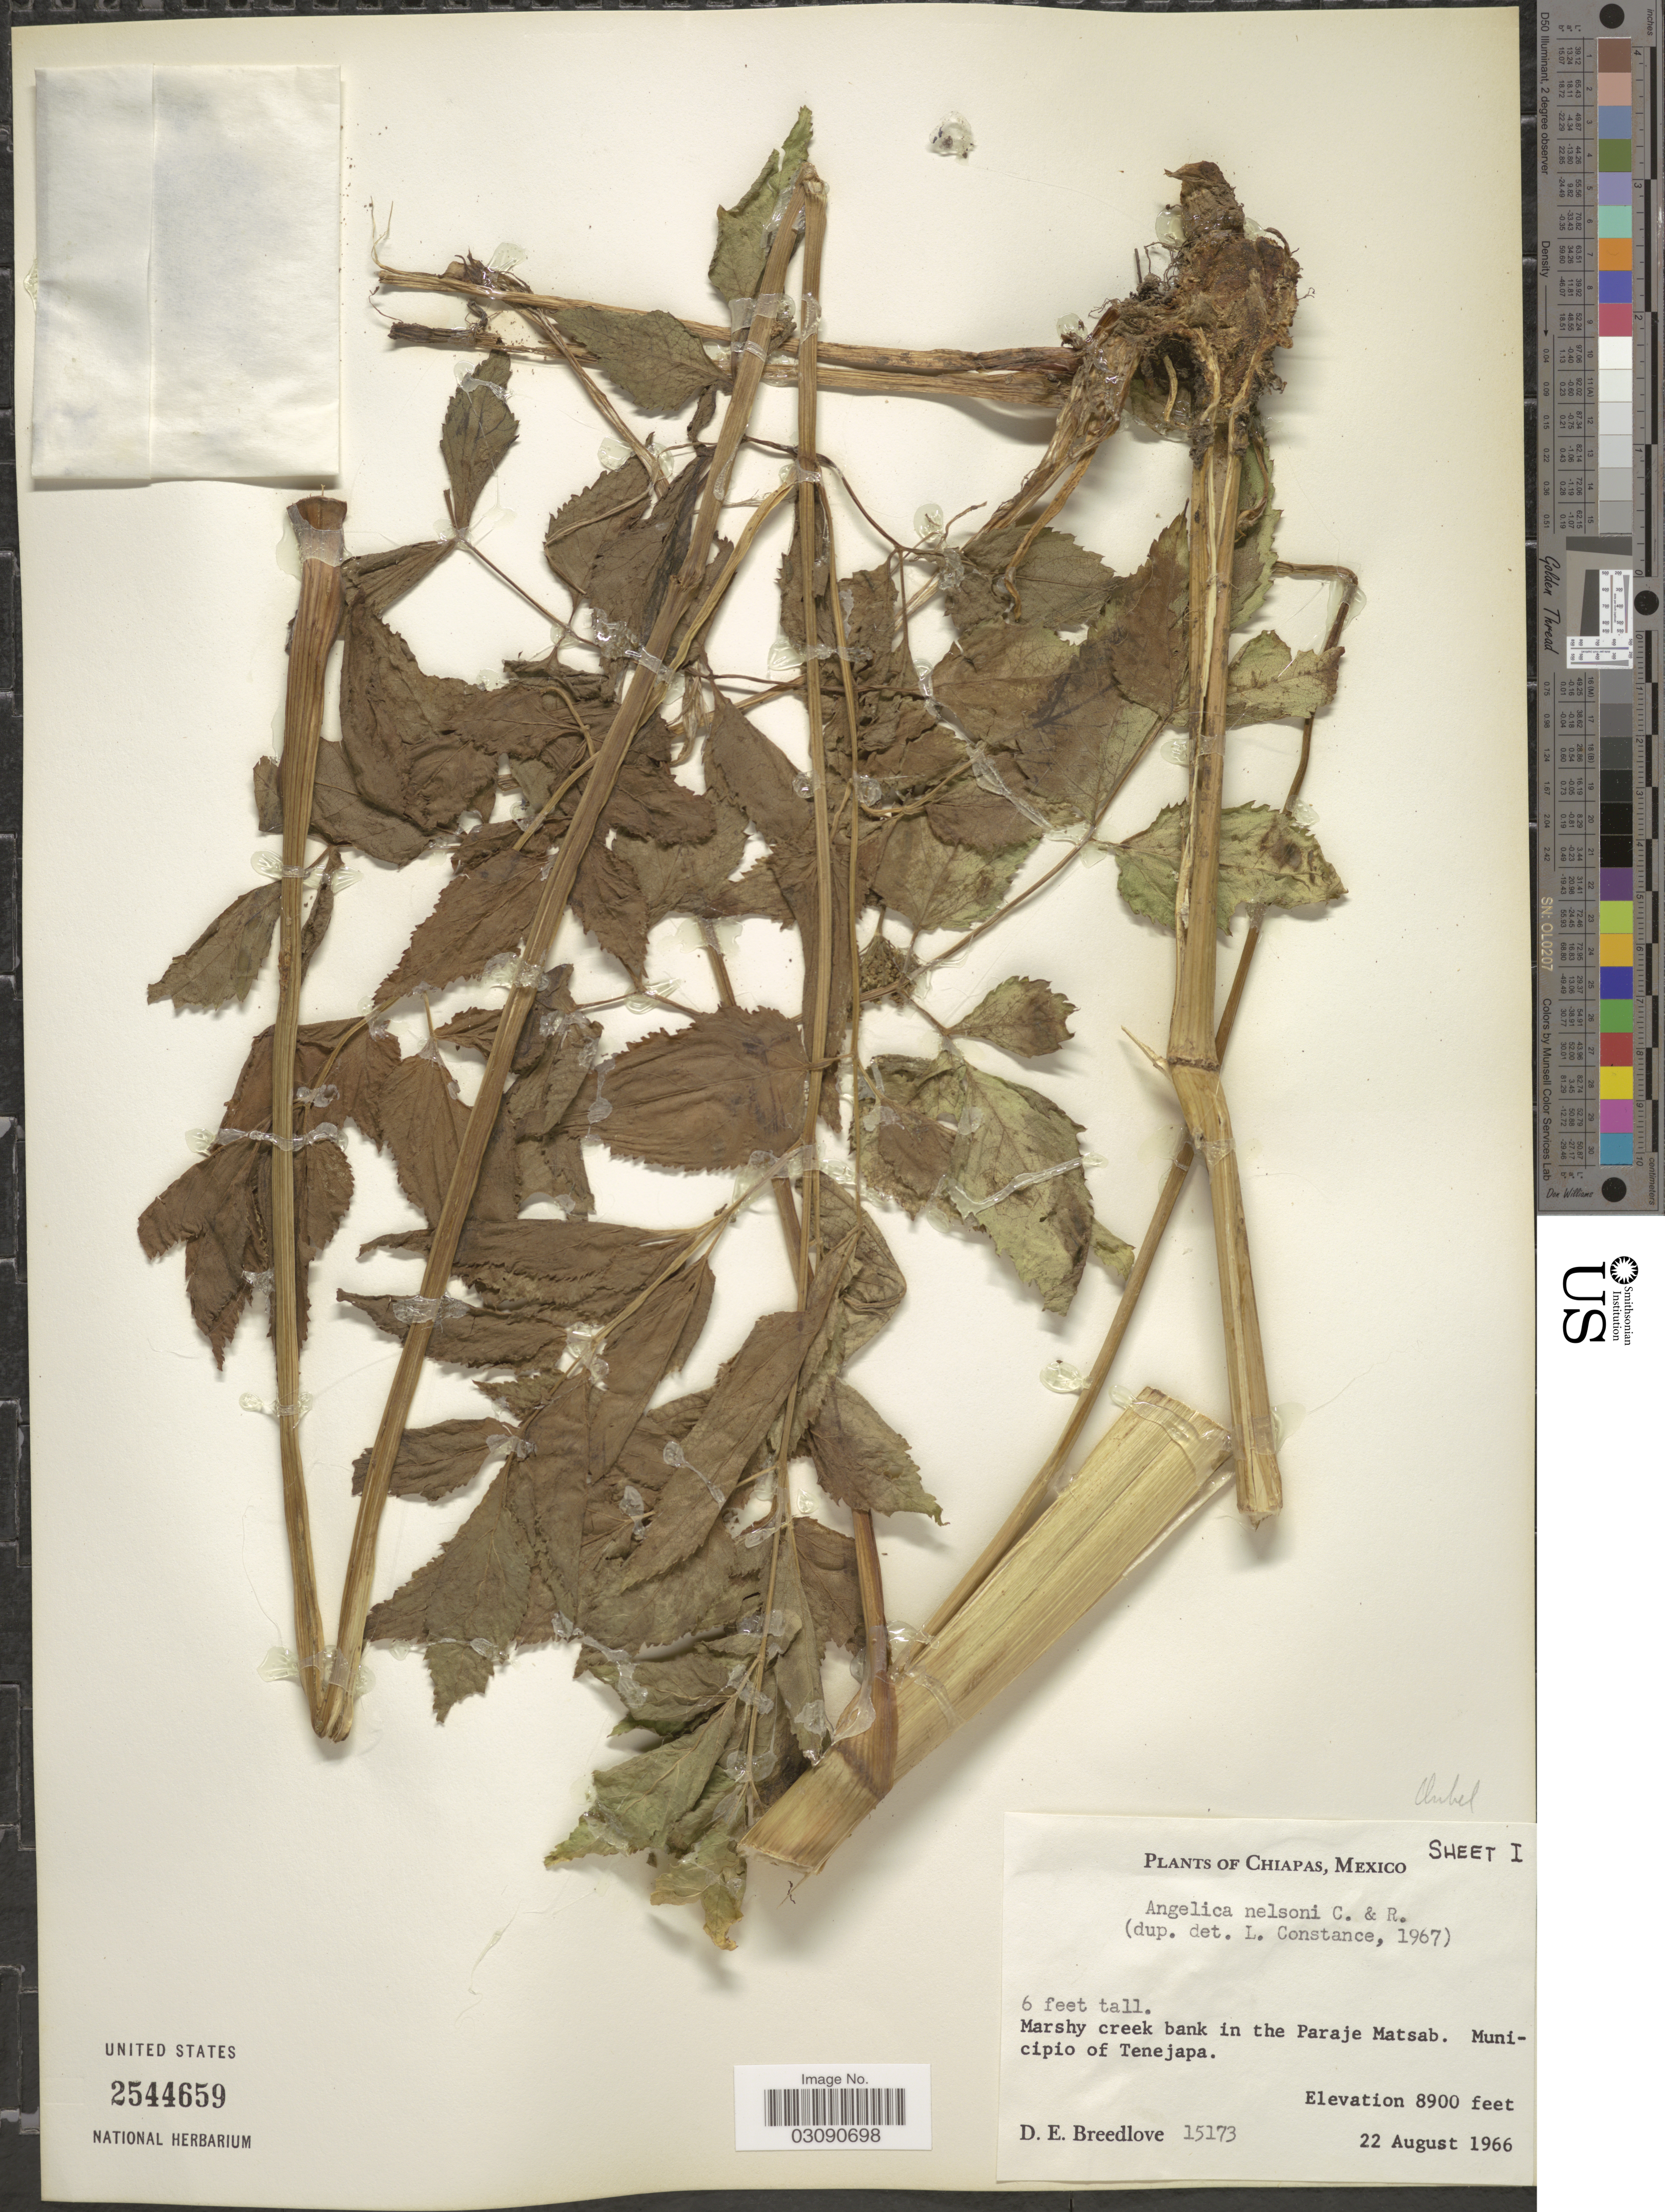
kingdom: Plantae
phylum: Tracheophyta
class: Magnoliopsida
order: Apiales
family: Apiaceae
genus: Angelica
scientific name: Angelica nelsonii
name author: J.M. Coult. & Rose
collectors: D. E. Breedlove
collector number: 15173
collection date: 1966-08-22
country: Mexico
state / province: Chiapas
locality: Marshy creek bank in the Paraje Matsab, Municipio of Tenejapa.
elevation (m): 2713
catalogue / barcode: US 2544659